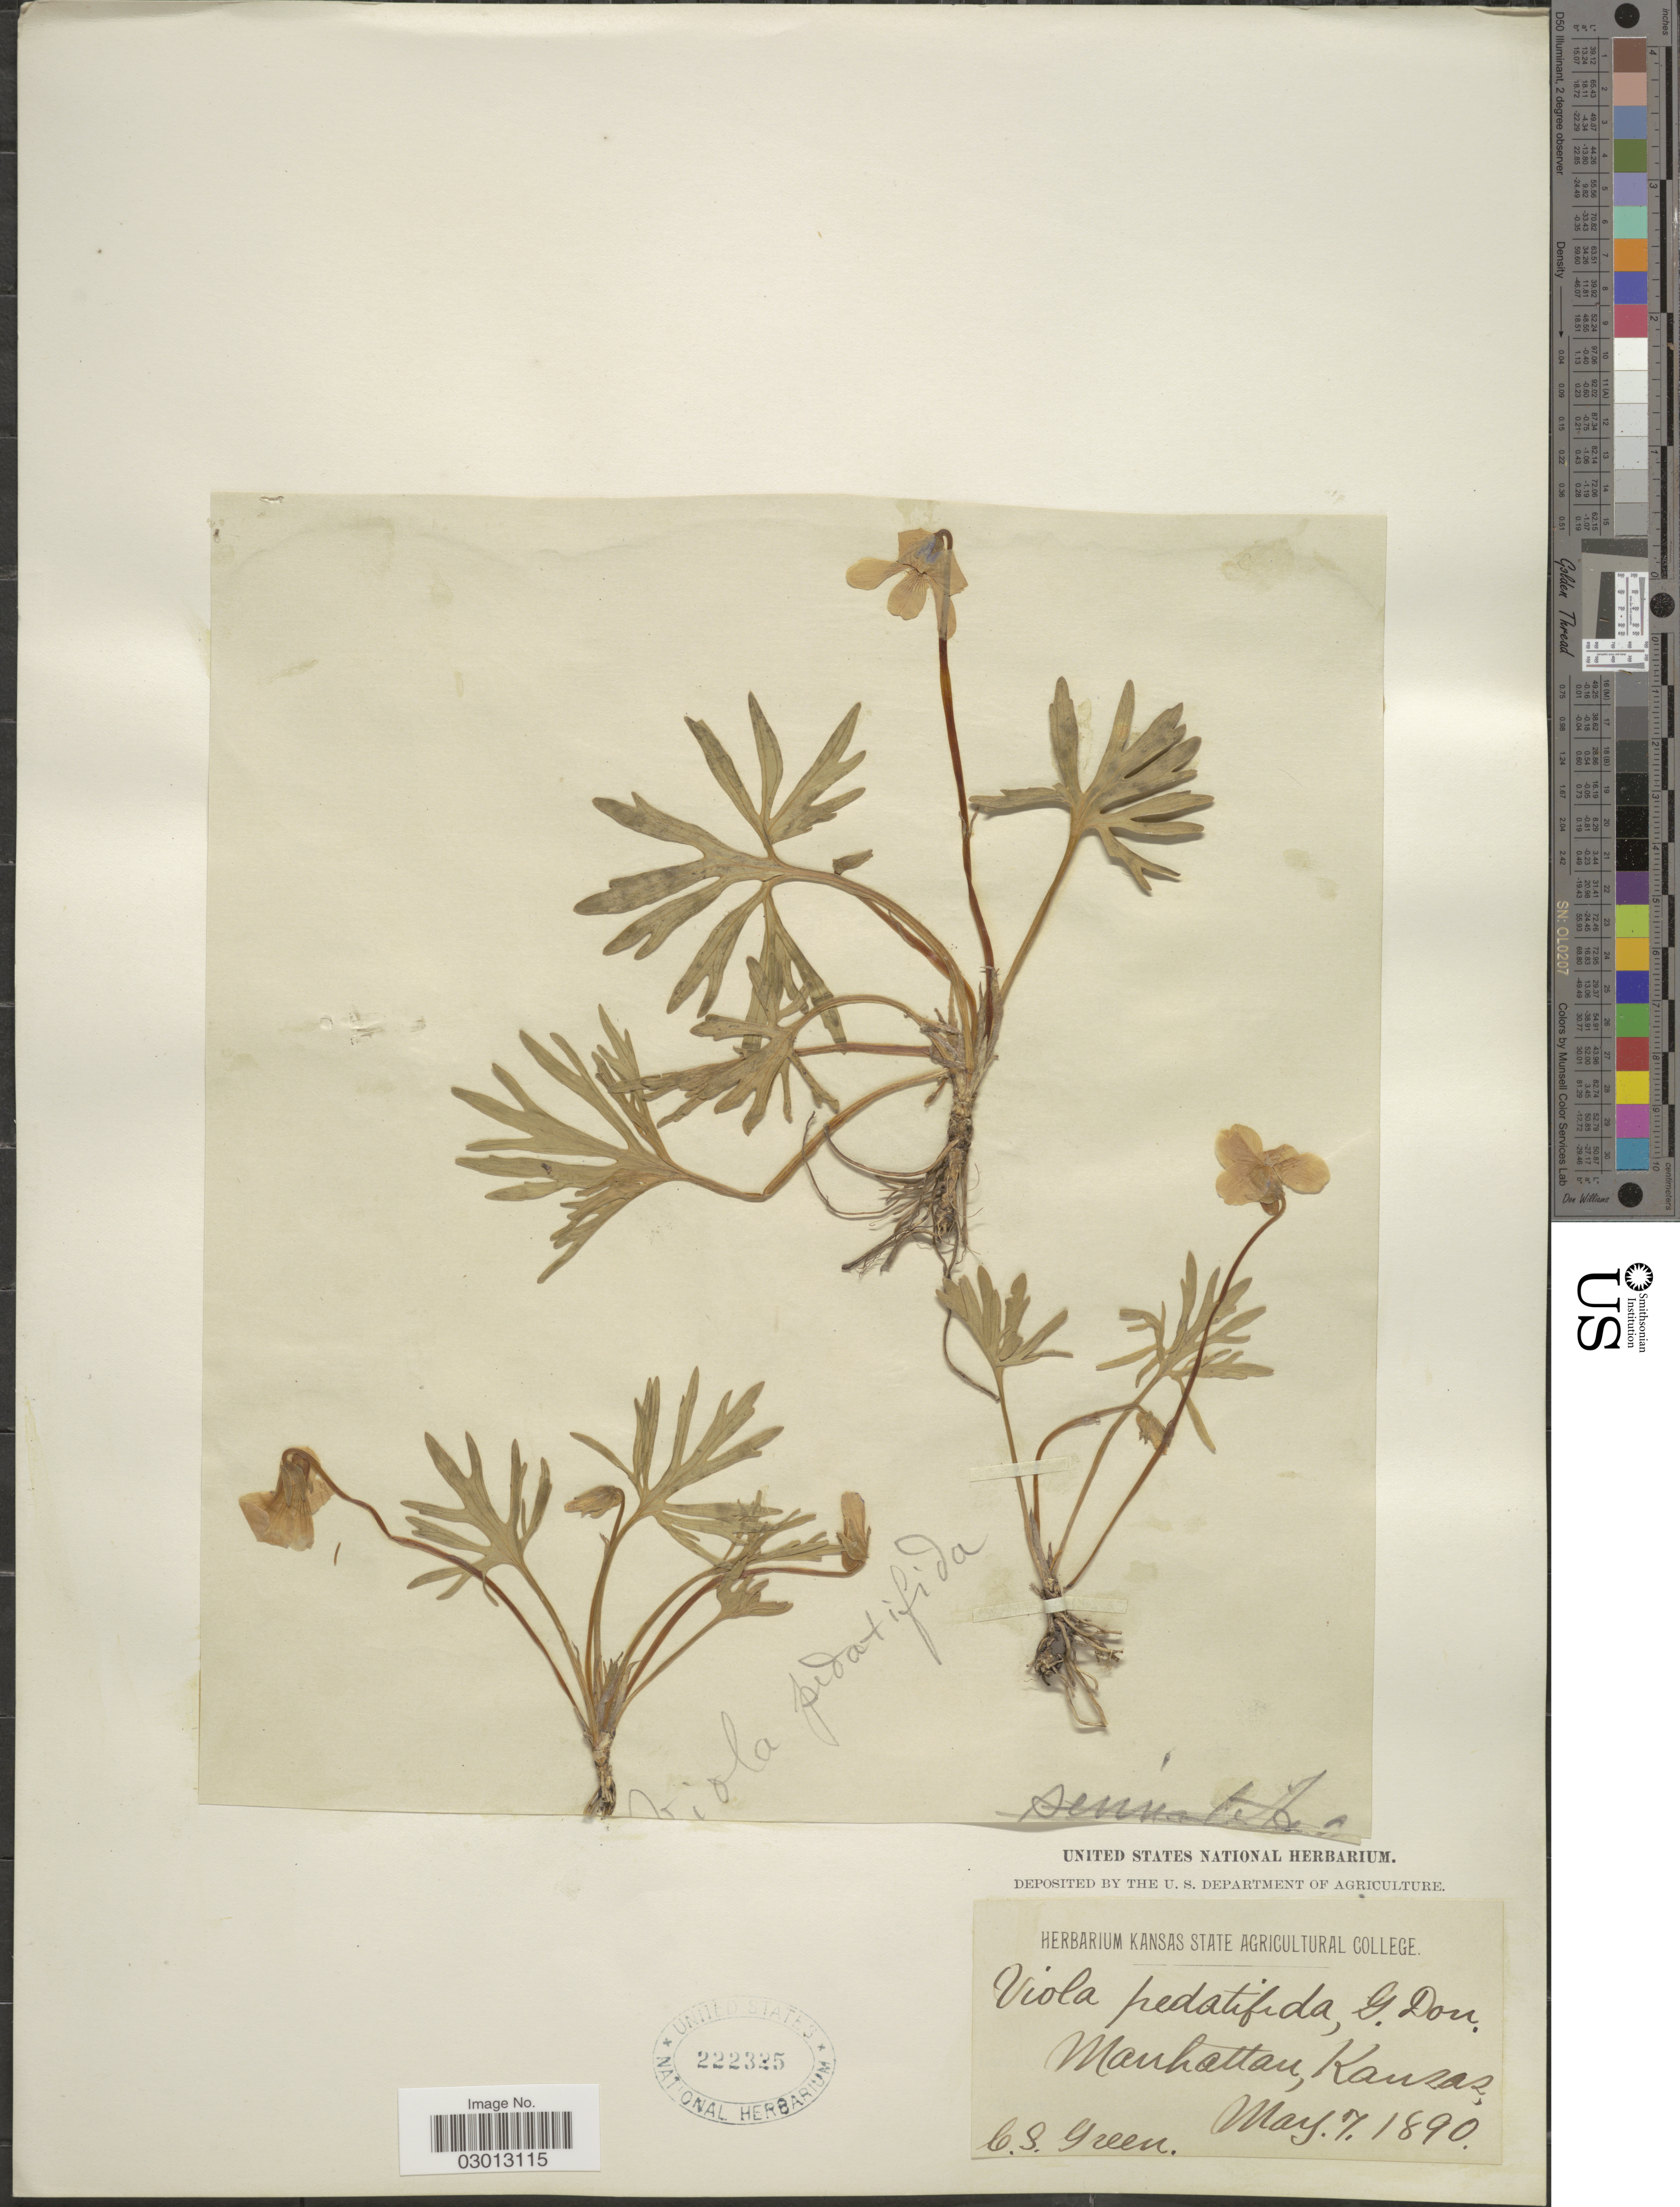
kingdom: Plantae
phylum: Tracheophyta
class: Magnoliopsida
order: Malpighiales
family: Violaceae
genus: Viola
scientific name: Viola pedatifida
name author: G. Don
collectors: C. Green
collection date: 1890-05-07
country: United States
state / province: Kansas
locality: Manhattan.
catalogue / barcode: US 222325